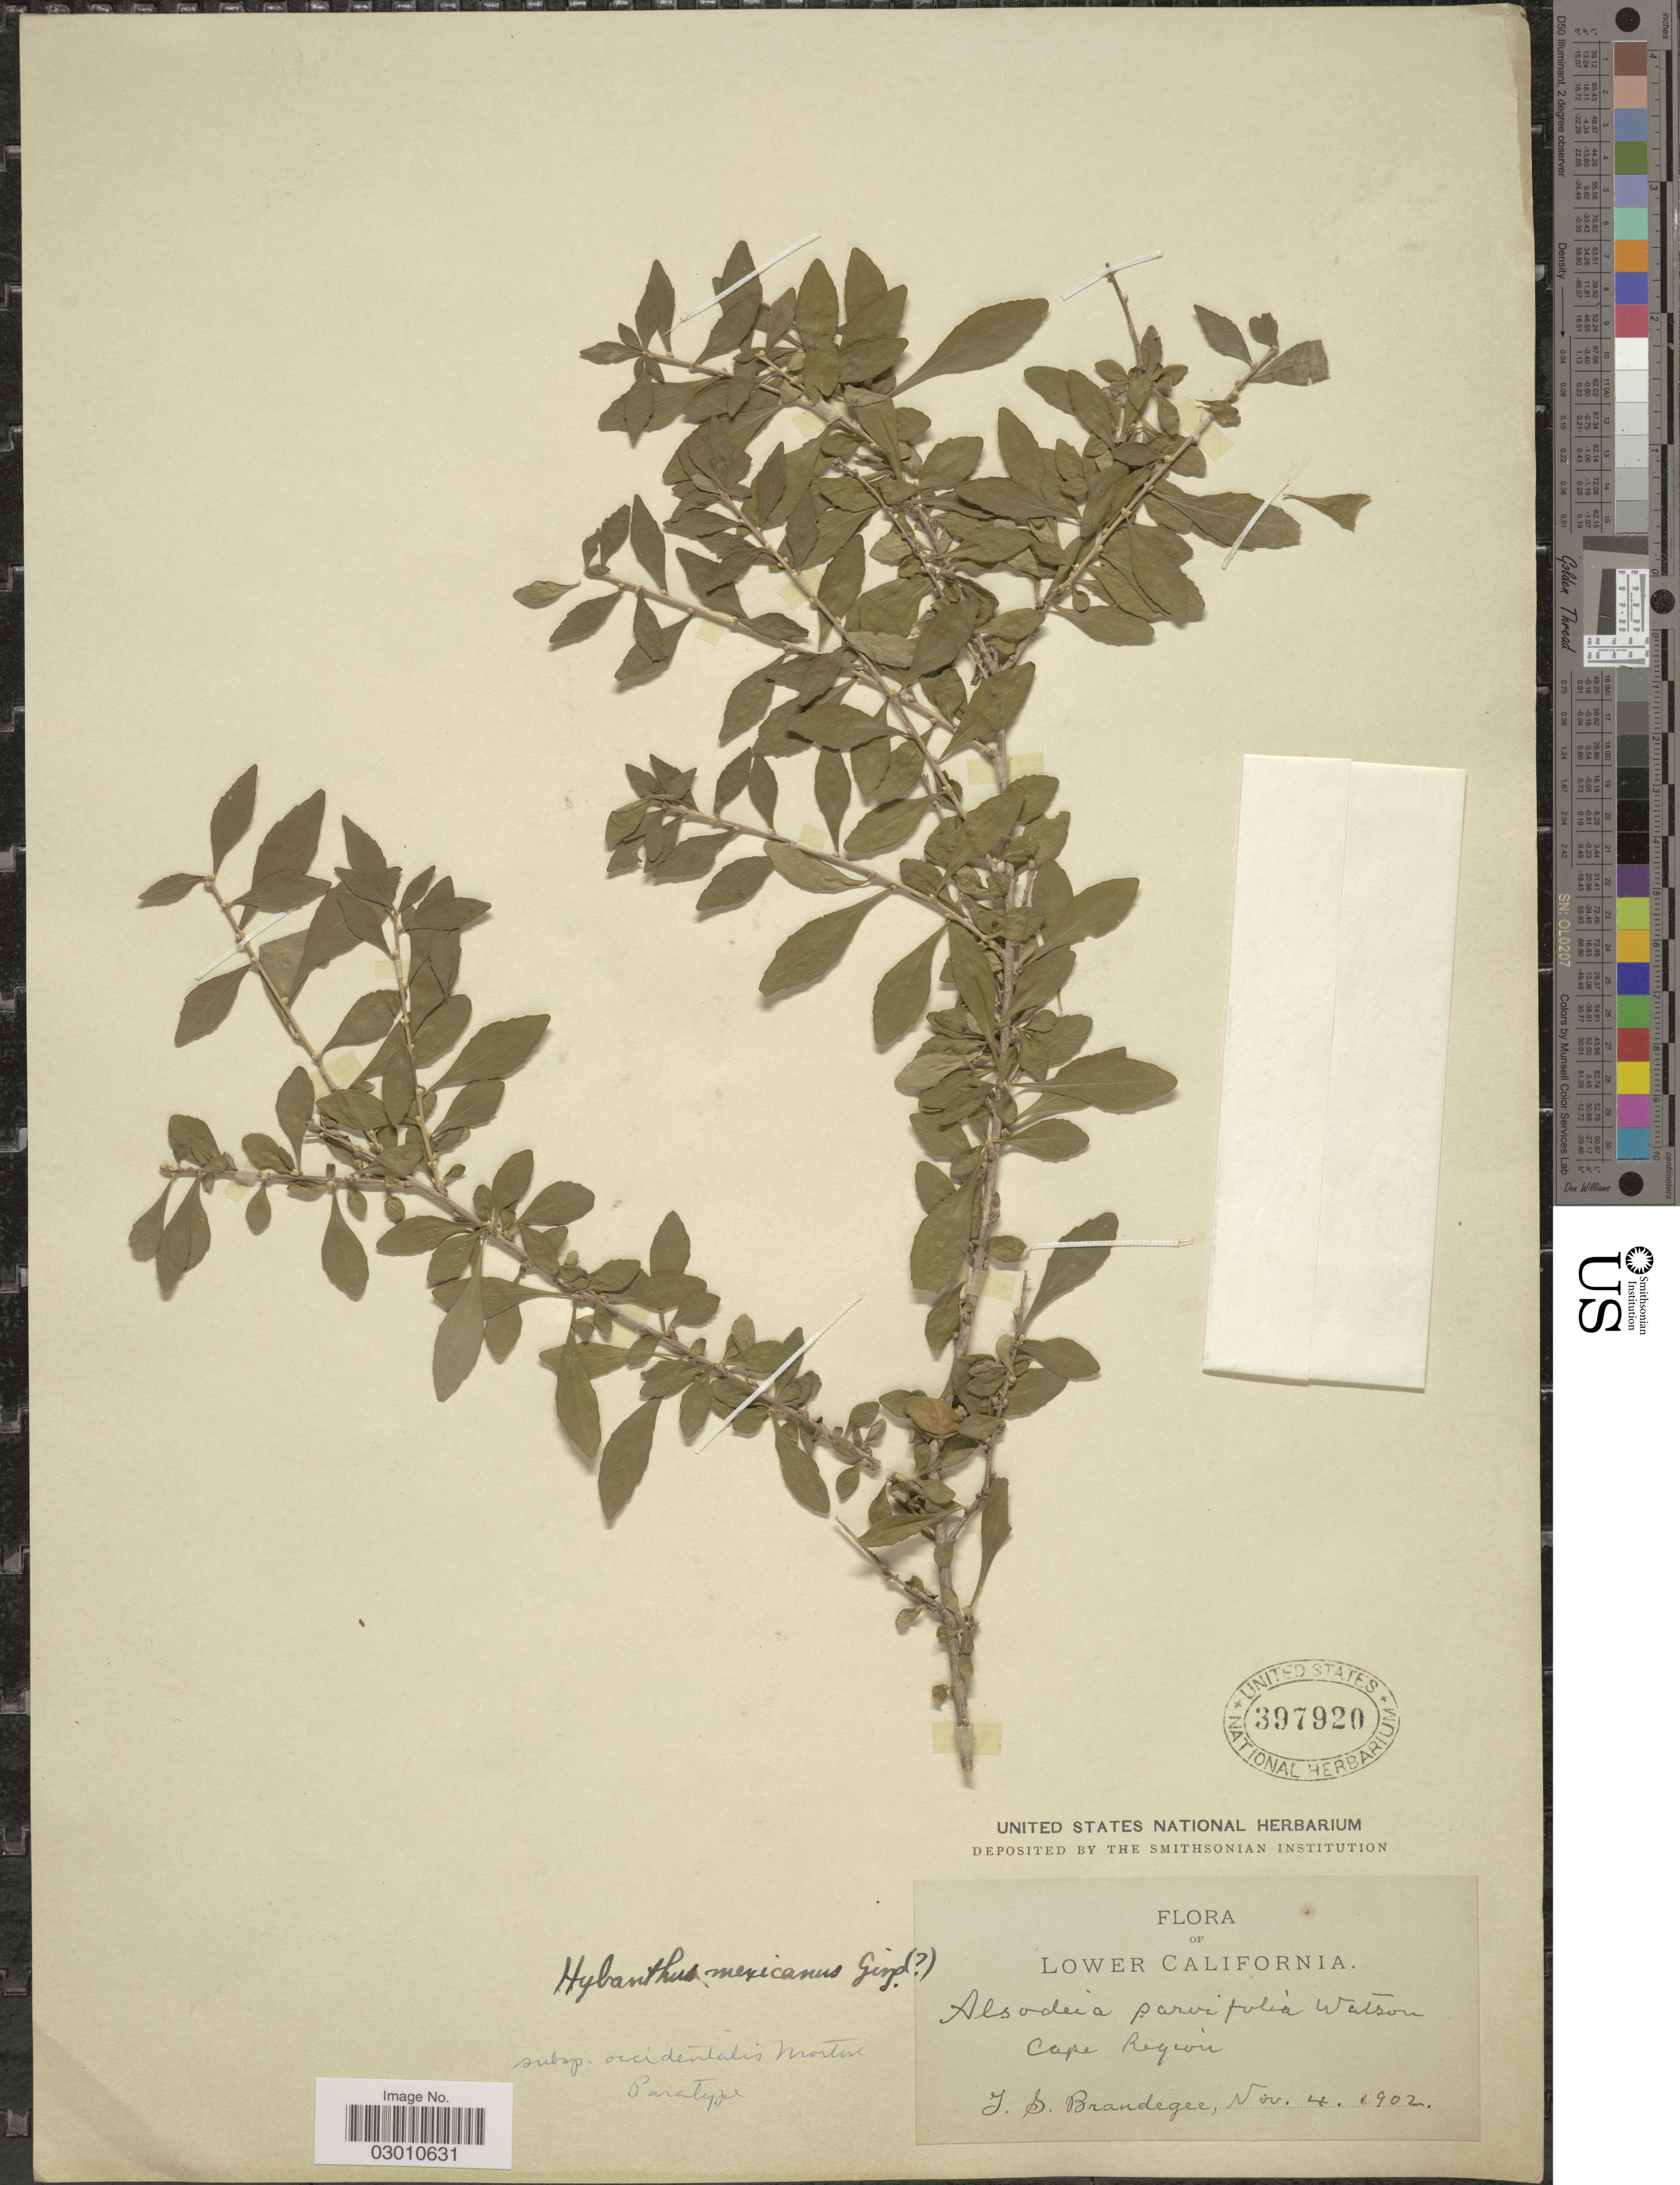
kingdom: Plantae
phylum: Tracheophyta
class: Magnoliopsida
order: Malpighiales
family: Violaceae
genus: Ixchelia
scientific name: Ixchelia mexicana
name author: (Ging.) H.E. Ballard & Wahlert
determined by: Strong, Mark T., (BOT), Smithsonian Institution - National Museum of Natural History (UNITED STATES)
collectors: J. S. Brandegee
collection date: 1902-11-04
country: Mexico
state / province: Baja California Sur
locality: Lower California. Cape Region.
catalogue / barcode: US 397920